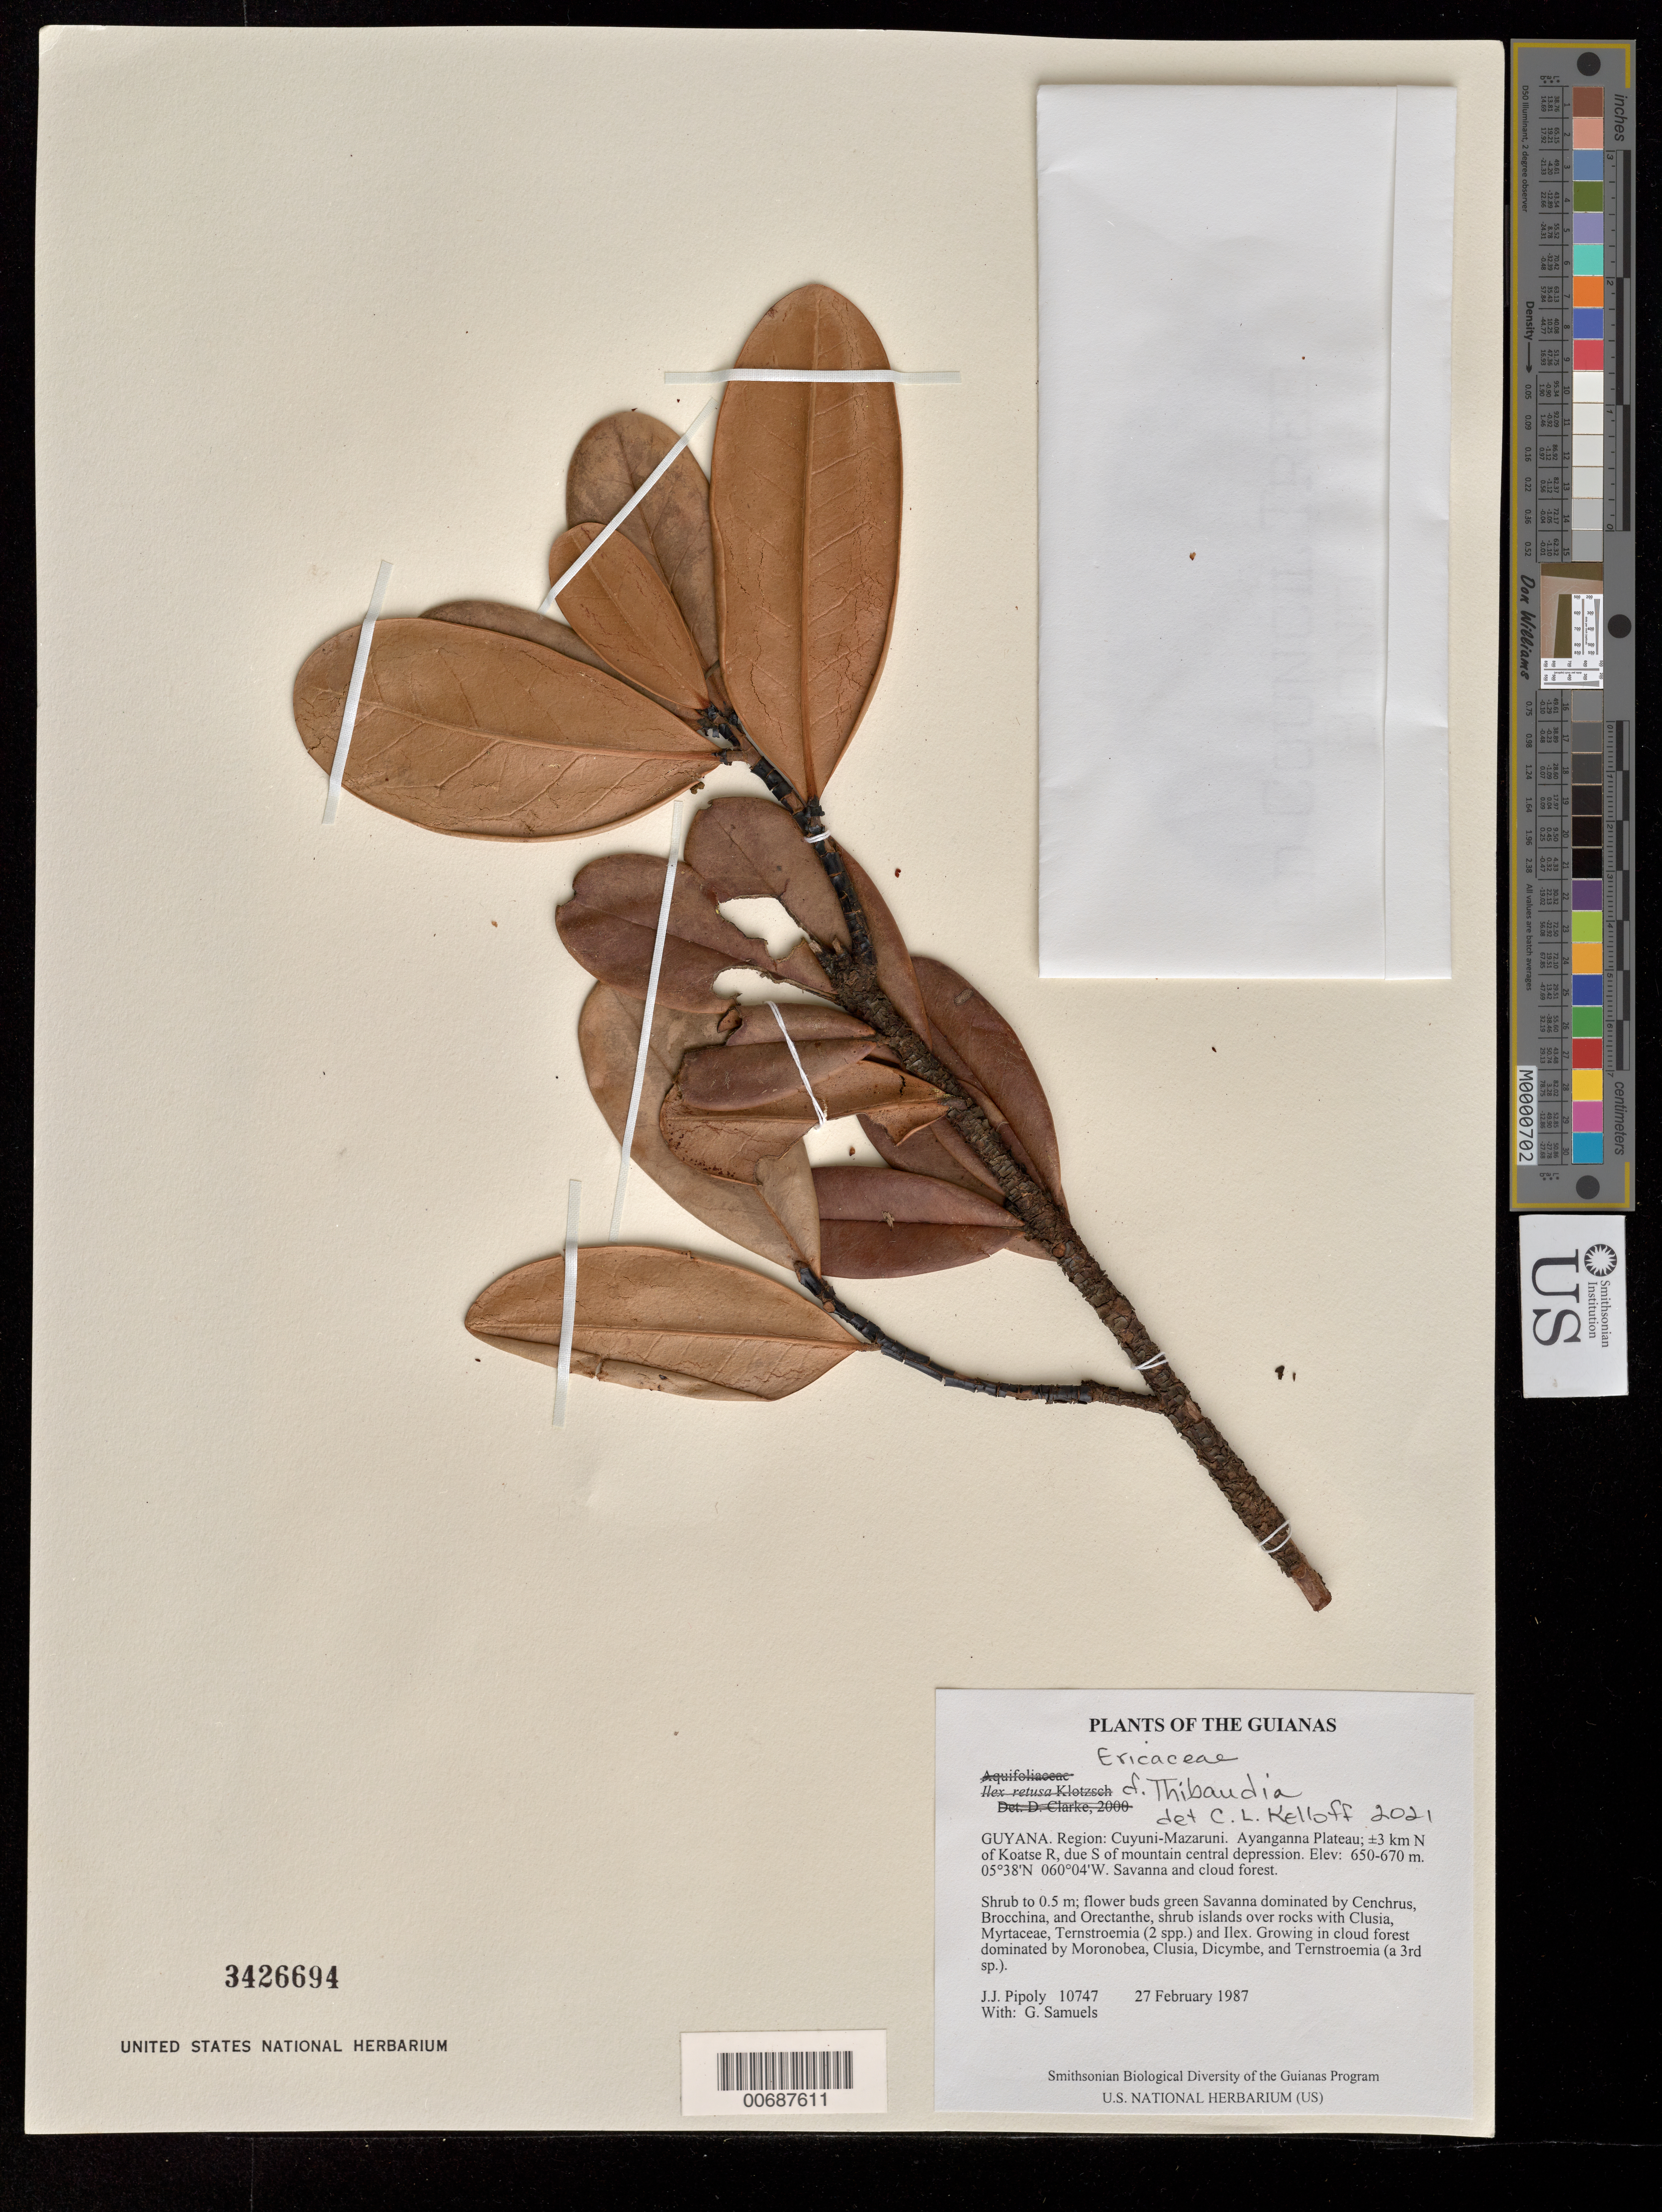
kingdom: Plantae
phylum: Tracheophyta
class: Magnoliopsida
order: Ericales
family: Ericaceae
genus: Thibaudia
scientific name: Thibaudia sp.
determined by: Kelloff, C. L.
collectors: J. J. Pipoly & G. Bacchus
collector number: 10747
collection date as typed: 27 February 1987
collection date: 1987-02-27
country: Guyana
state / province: Cuyuni-Mazaruni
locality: Ayanganna Plateau; ±3 km N of Koatse R, due S of mountain central depression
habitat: Savanna and cloud forest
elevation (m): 650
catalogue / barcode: US 3426694